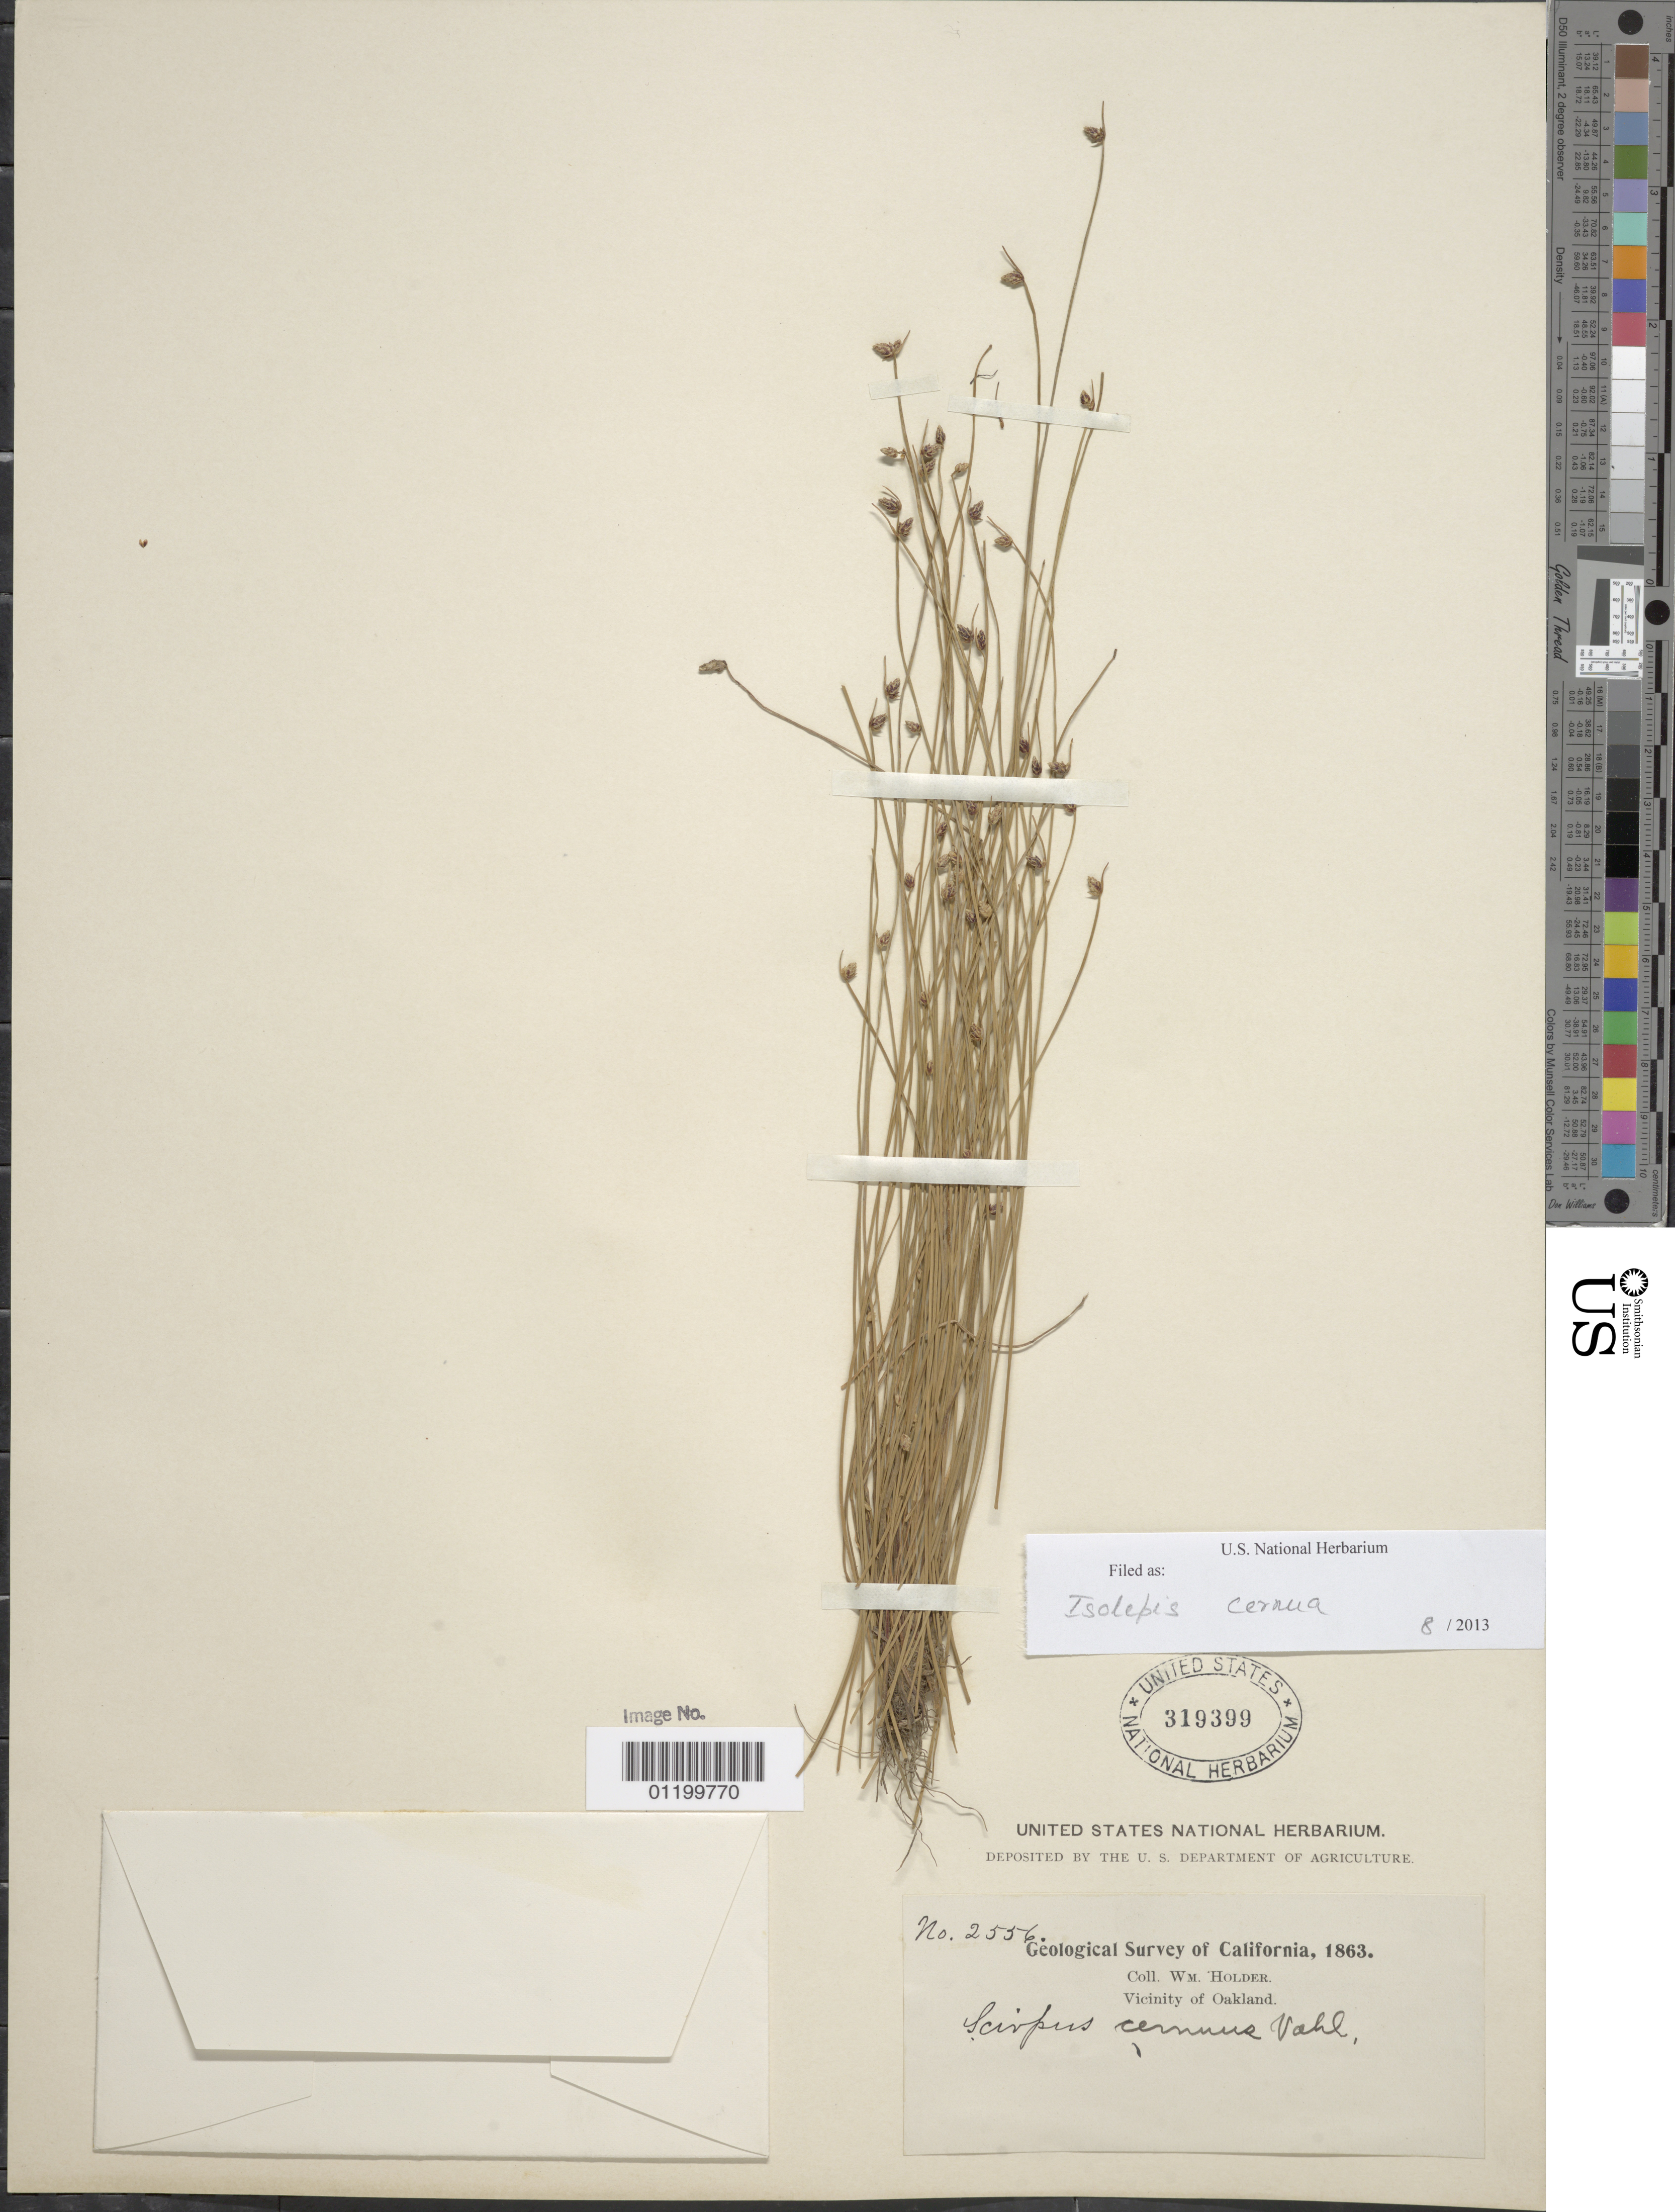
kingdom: Plantae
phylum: Tracheophyta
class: Liliopsida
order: Poales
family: Cyperaceae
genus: Isolepis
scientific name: Isolepis cernua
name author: (Vahl) Roem. & Schult.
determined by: Strong, Mark T., (BOT), Smithsonian Institution - National Museum of Natural History (UNITED STATES)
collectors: W. Holder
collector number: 2556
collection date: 1863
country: United States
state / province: California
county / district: Alameda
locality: Vicinity of Oakland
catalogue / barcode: US 319399